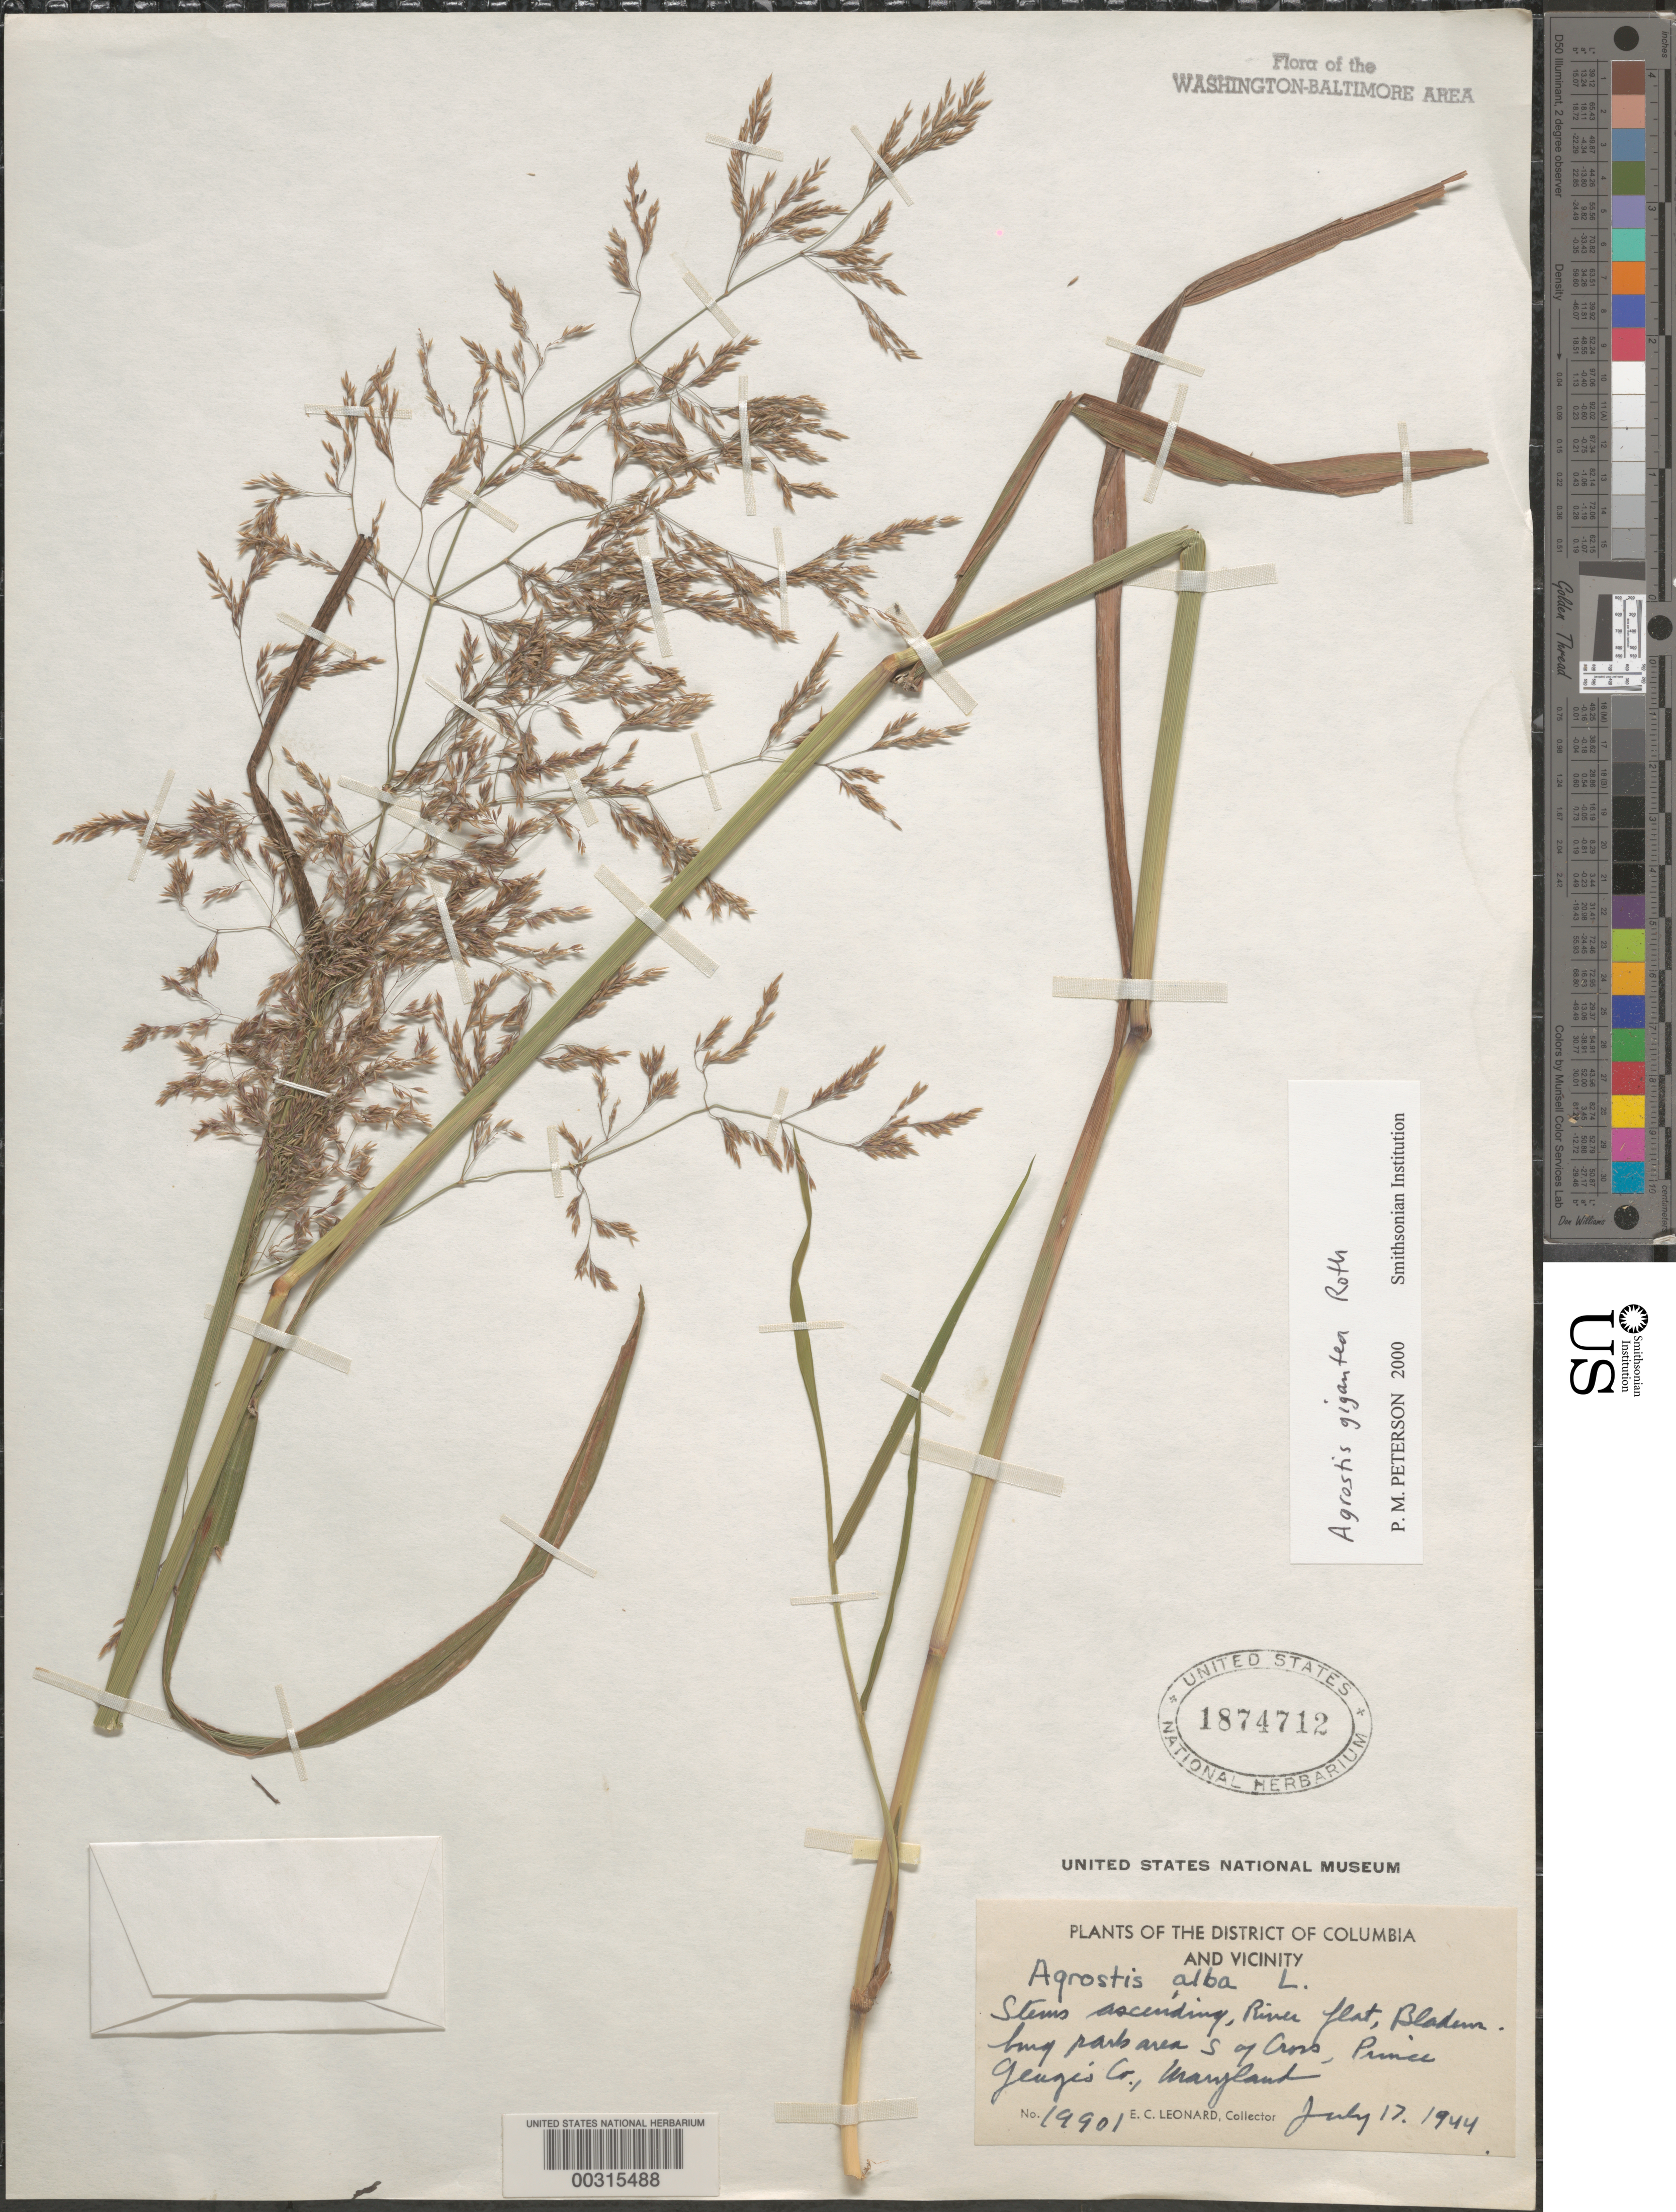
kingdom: Plantae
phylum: Tracheophyta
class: Liliopsida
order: Poales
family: Poaceae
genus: Agrostis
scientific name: Agrostis gigantea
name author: Roth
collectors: E. C. Leonard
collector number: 19901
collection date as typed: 17 Jul 1944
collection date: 1944-07-17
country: United States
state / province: Maryland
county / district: Prince George's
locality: Bladensburg, south of Cross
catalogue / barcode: US 1874712